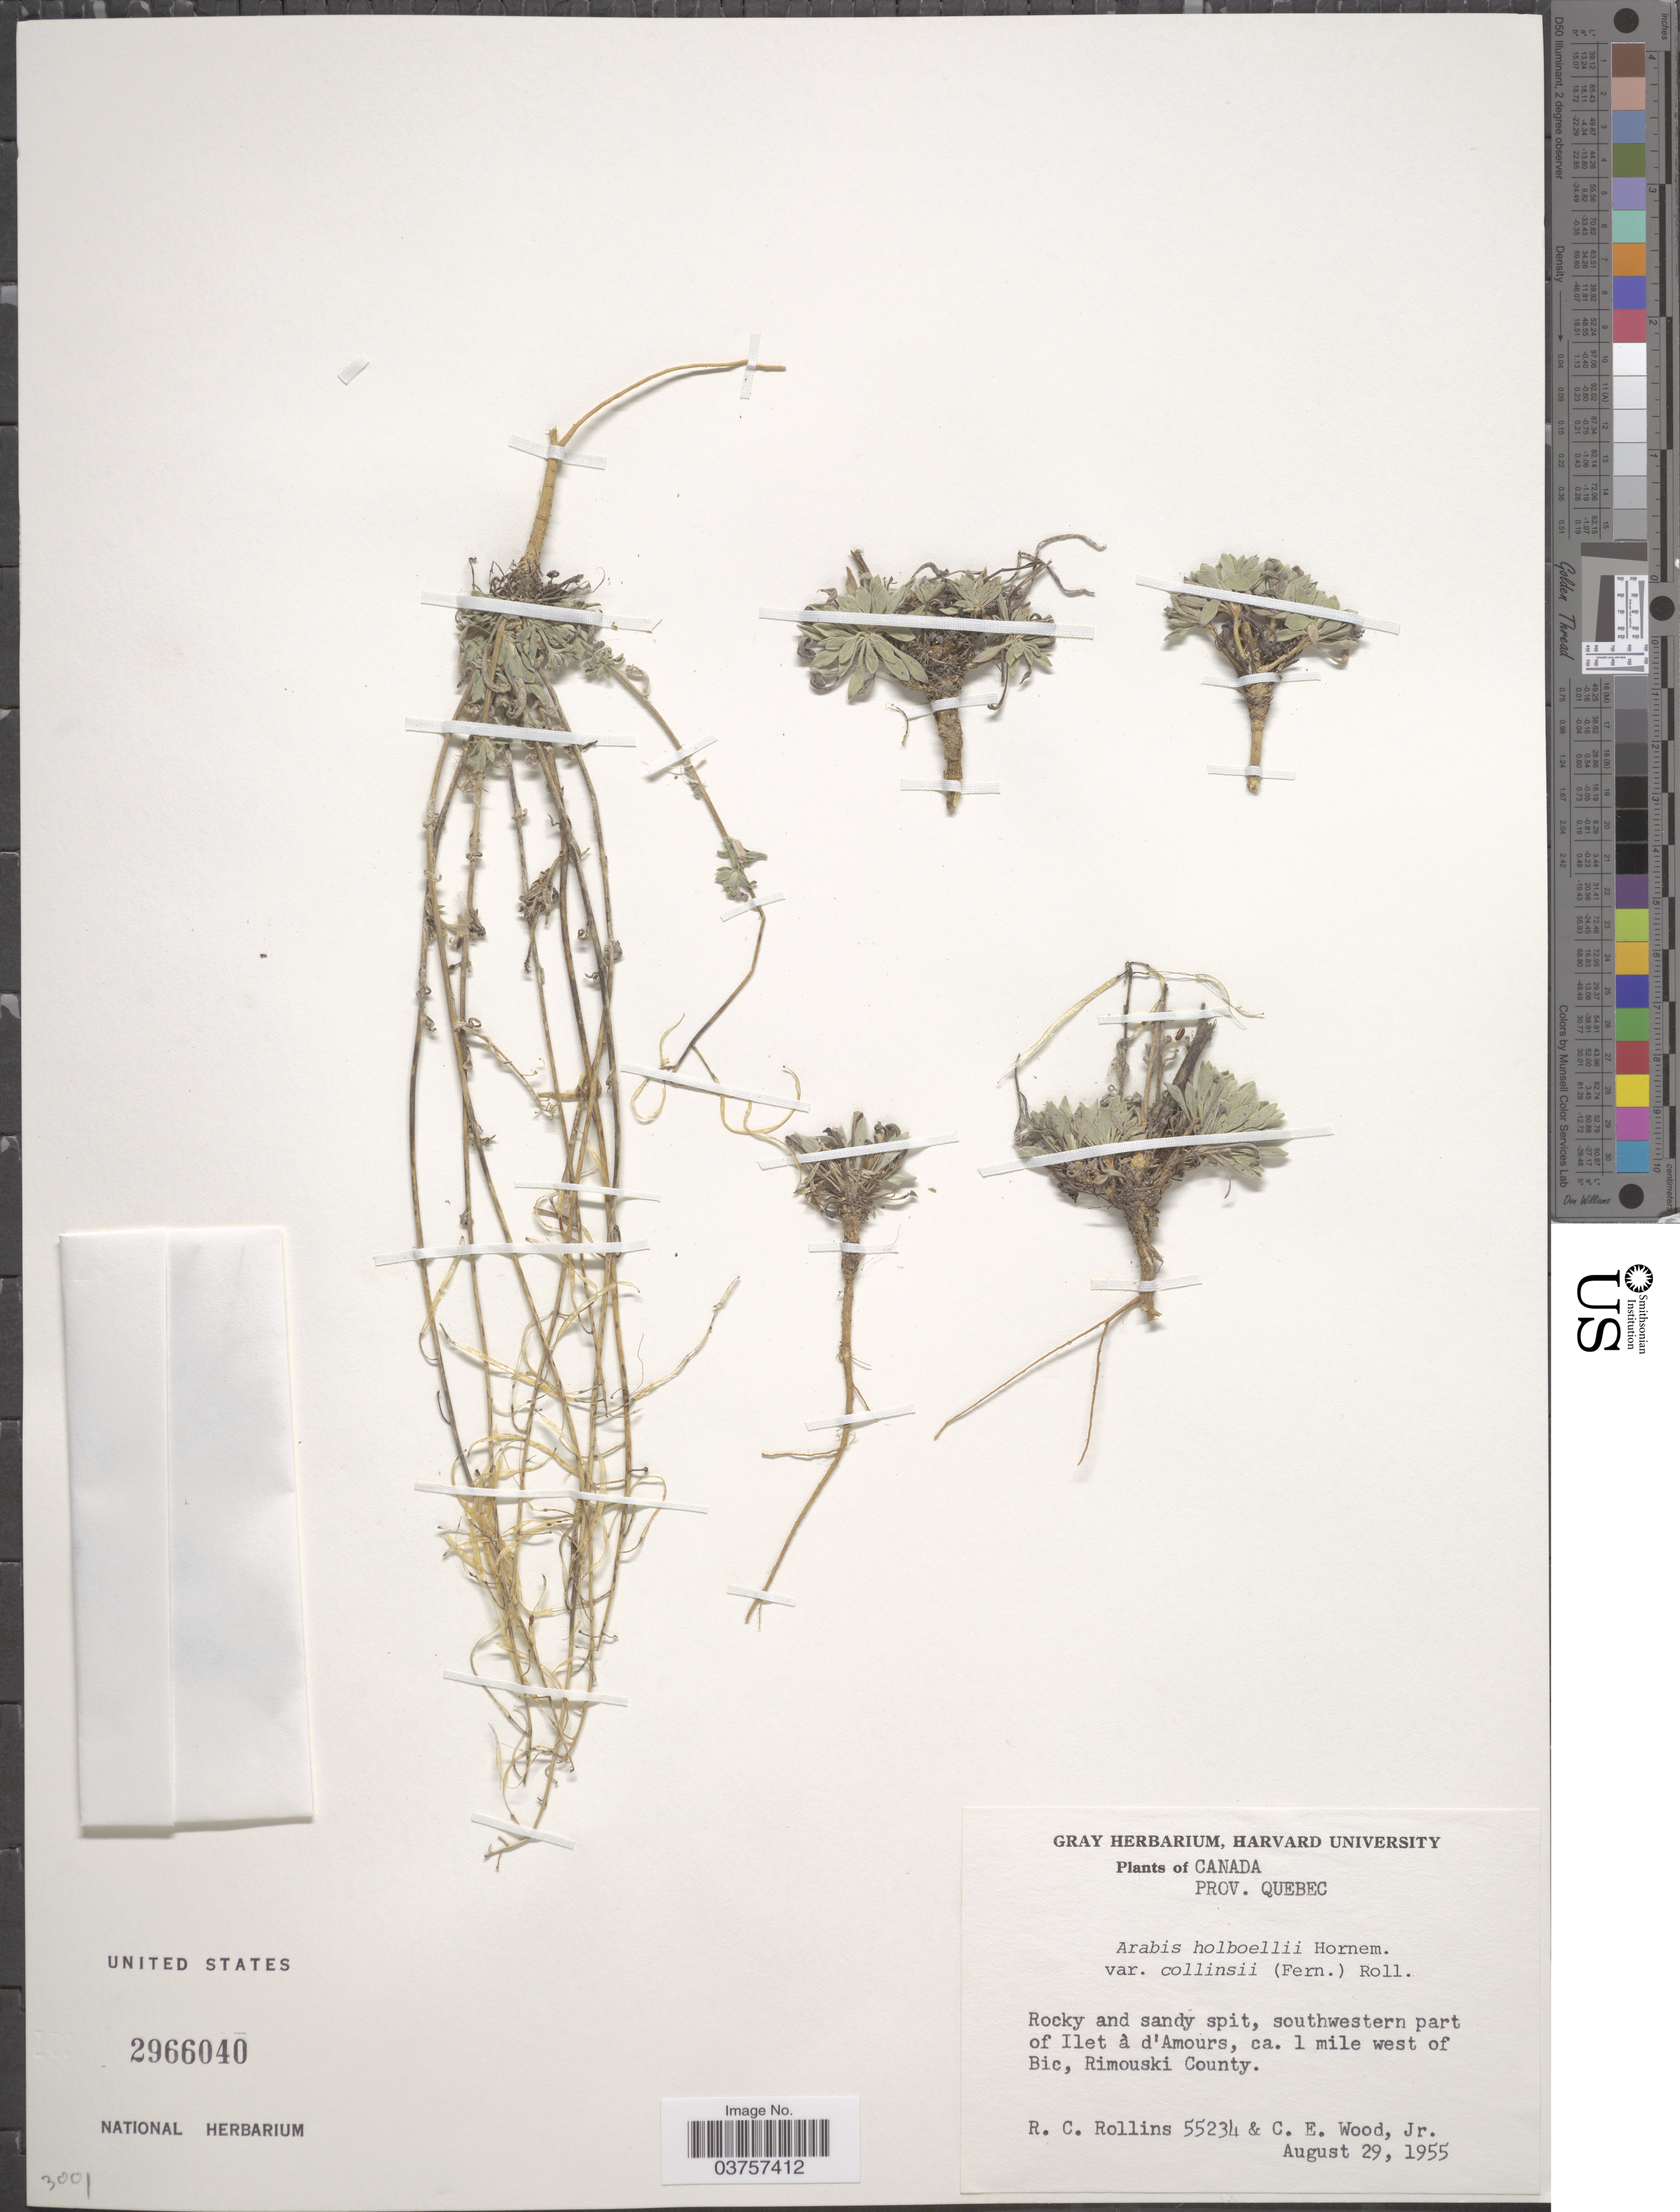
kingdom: Plantae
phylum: Tracheophyta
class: Magnoliopsida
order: Brassicales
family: Brassicaceae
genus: Arabis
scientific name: Arabis holboellii var. collinsii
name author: (Fernald) Rollins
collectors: R. C. Rollins & C. Wood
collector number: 55234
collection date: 1955-08-29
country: Canada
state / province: Quebec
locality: Southwestern part of Ilet à d'Amours, ca. 1 mile west of Bic, Rimouski County.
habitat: rocky and sandy spit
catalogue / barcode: US 2966040